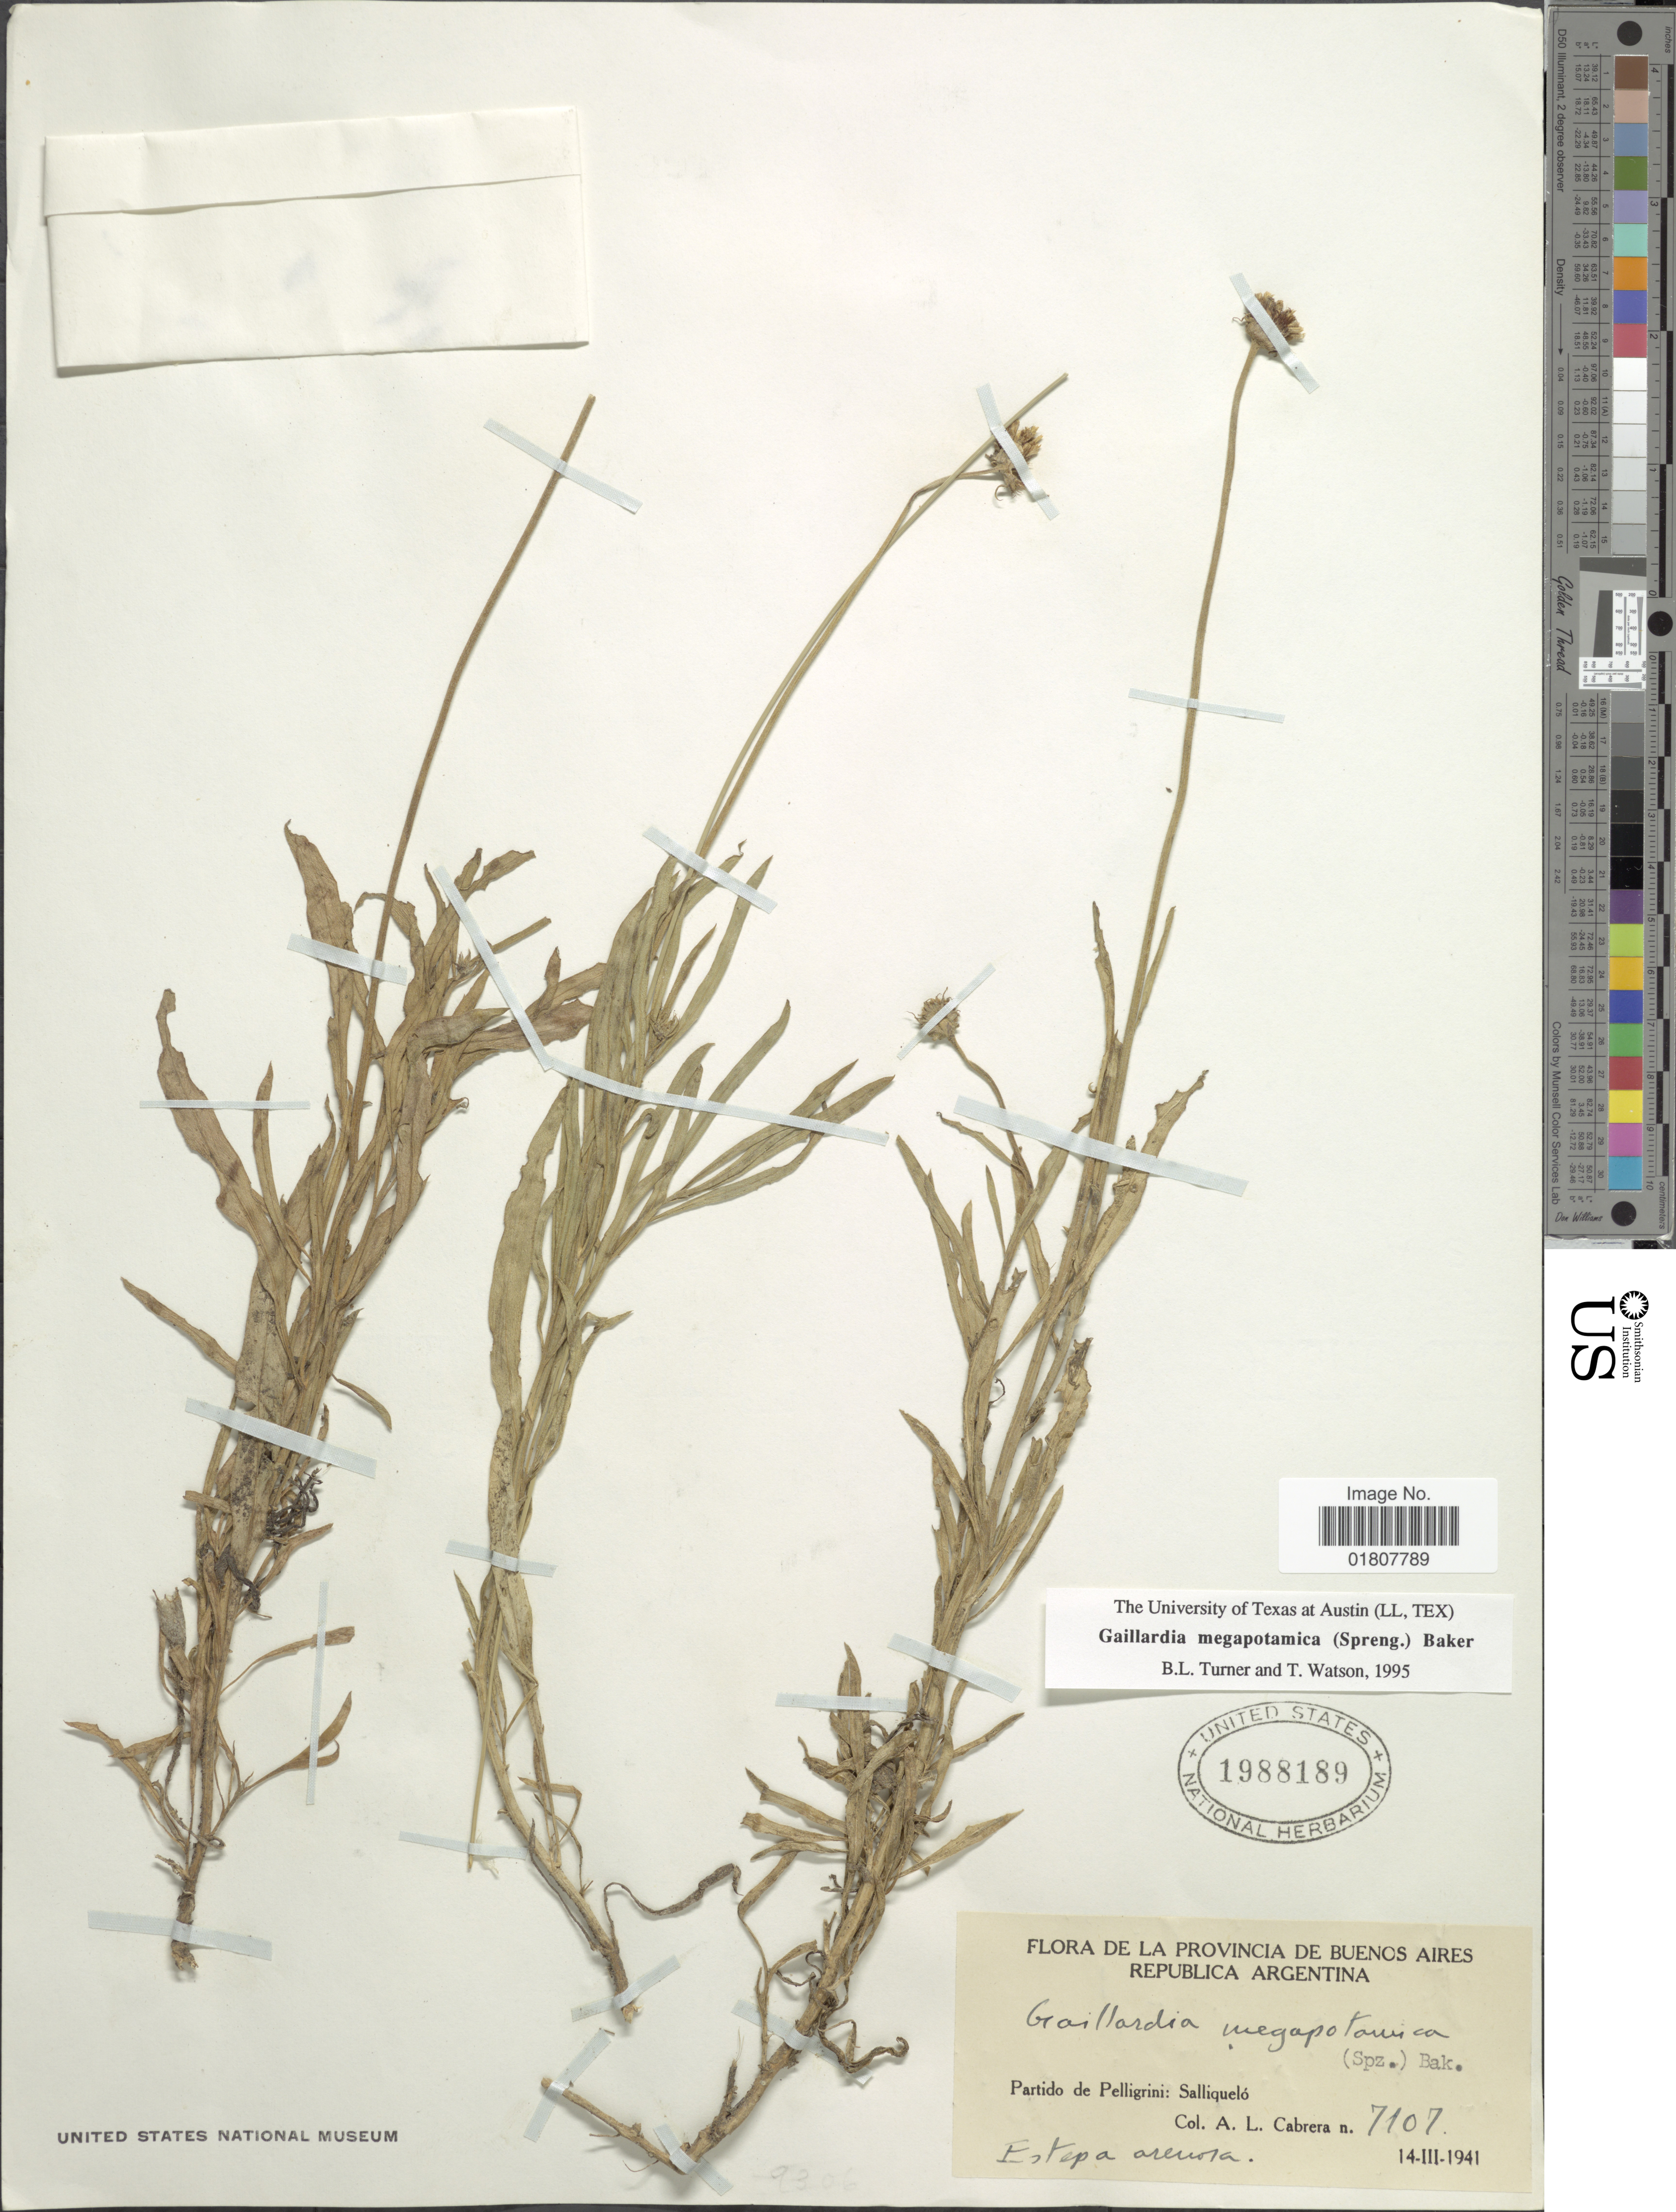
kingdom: Plantae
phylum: Tracheophyta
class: Magnoliopsida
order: Asterales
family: Asteraceae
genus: Gaillardia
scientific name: Gaillardia megapotamica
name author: (Spreng.) Baker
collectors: A. L. Cabrera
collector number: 7107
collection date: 1941-03-14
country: Argentina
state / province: Buenos Aires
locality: Republica Argentina, Partido de Pellegrini, Salliquelo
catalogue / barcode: US 1988189